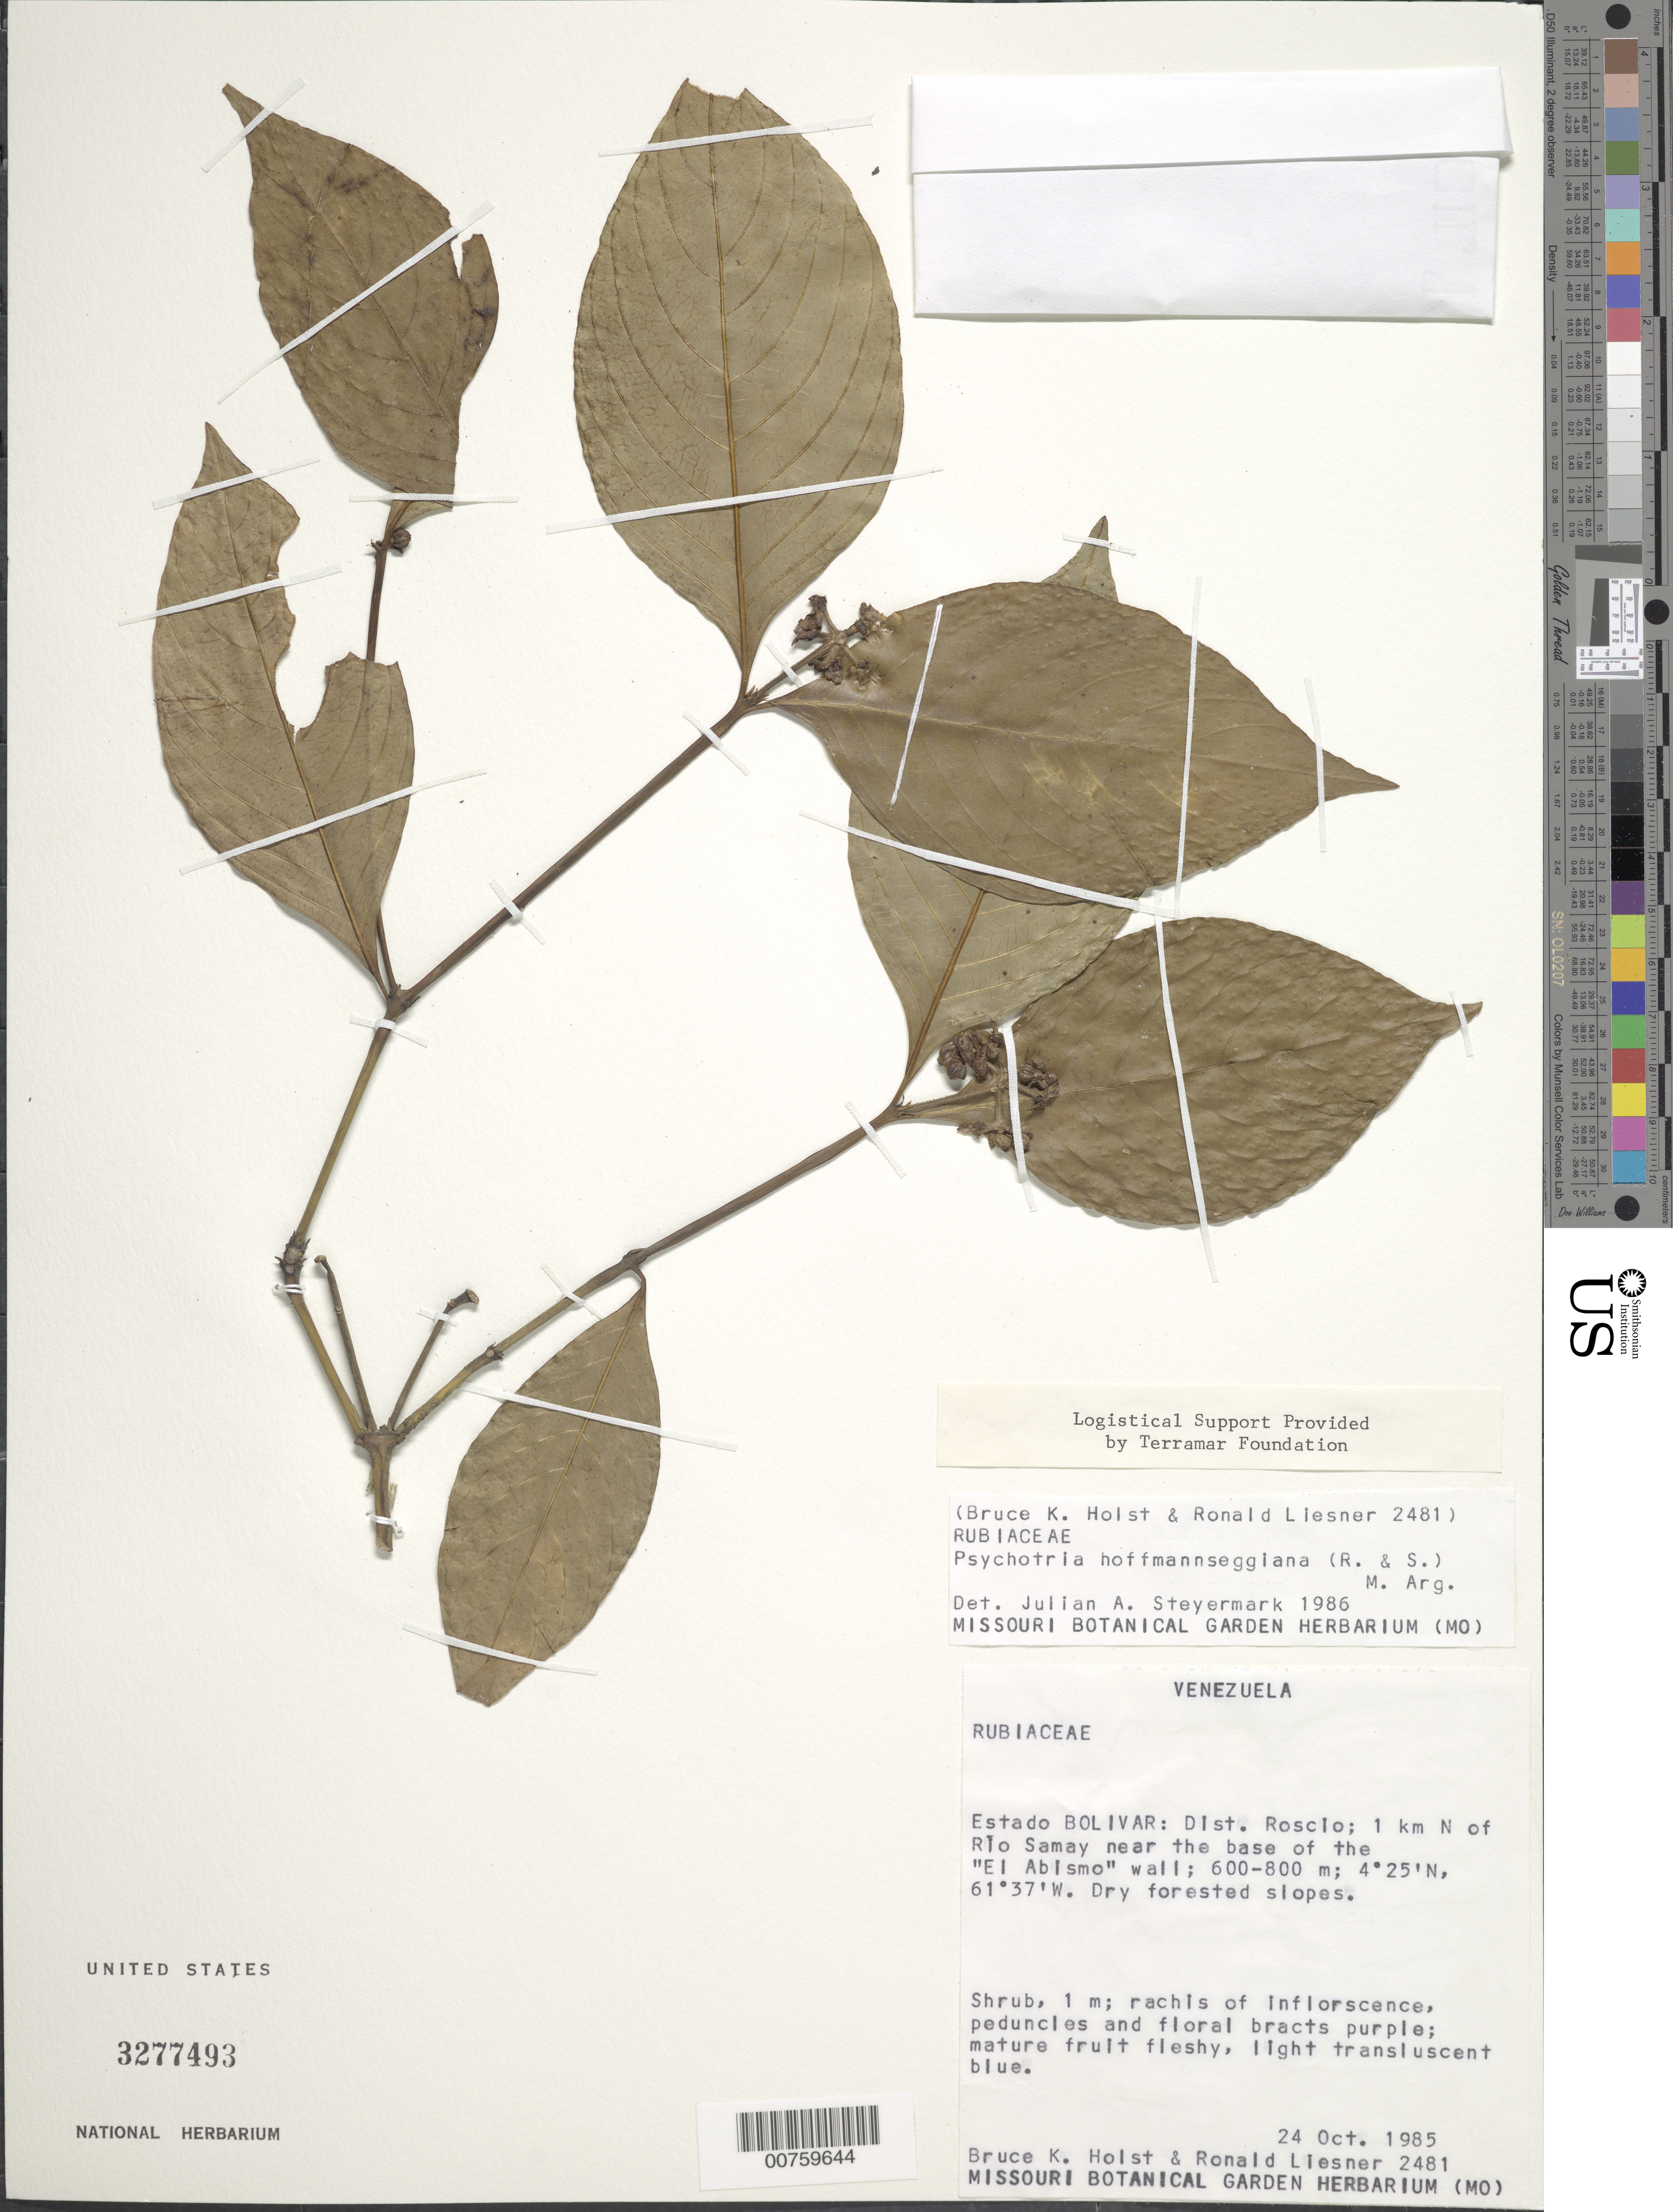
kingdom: Plantae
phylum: Tracheophyta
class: Magnoliopsida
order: Gentianales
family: Rubiaceae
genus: Psychotria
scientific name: Psychotria hoffmannseggiana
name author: (Willd. ex Roem. & Schult.) Müll. Arg.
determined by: Steyermark, Julian A., (VEN)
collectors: B. Holst & R. L. Liesner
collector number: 2481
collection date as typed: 24-Oct-85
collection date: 1985-10-24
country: Venezuela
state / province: Bolívar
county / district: Roscio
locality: El Abismo, 1 km N of Río Samay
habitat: Dry forested slopes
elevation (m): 600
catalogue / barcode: US 3277493